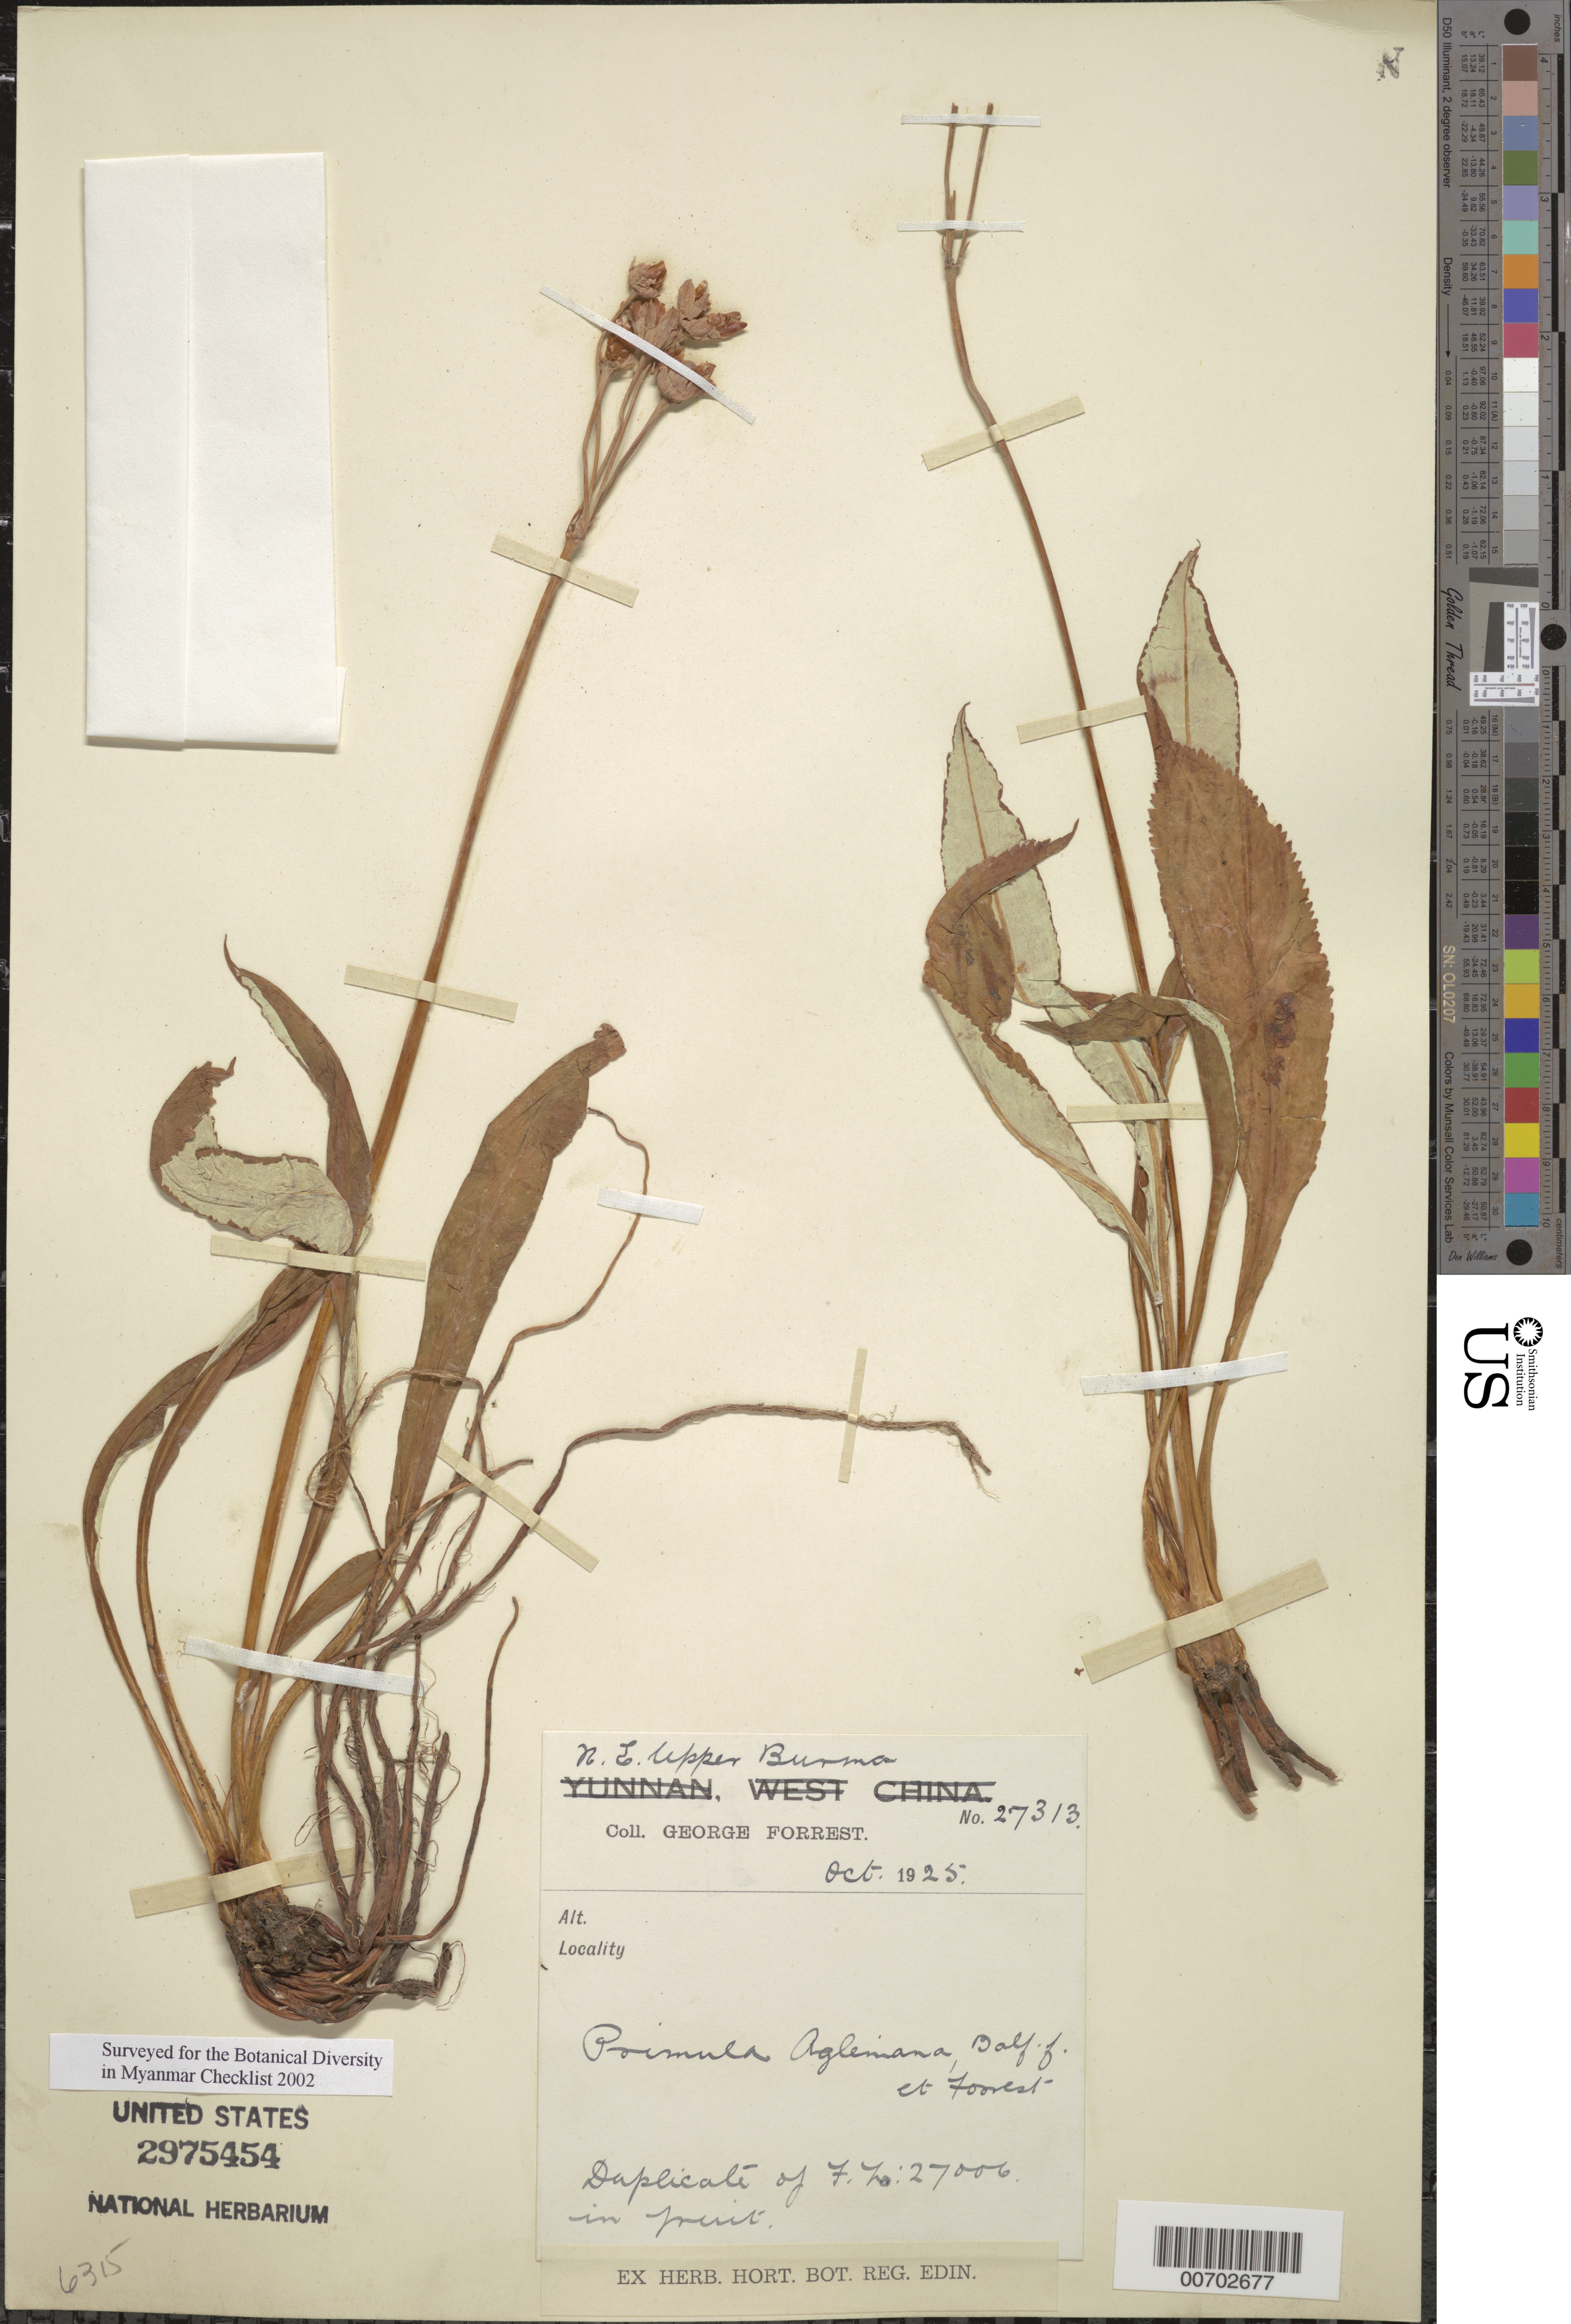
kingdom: Plantae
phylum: Tracheophyta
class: Magnoliopsida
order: Ericales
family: Primulaceae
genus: Primula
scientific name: Primula agleniana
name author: Balf. f. & Forrest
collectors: G. Forrest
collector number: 27313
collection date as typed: Oct 1925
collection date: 1925-10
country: Myanmar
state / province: Kachin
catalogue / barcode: US 2975454